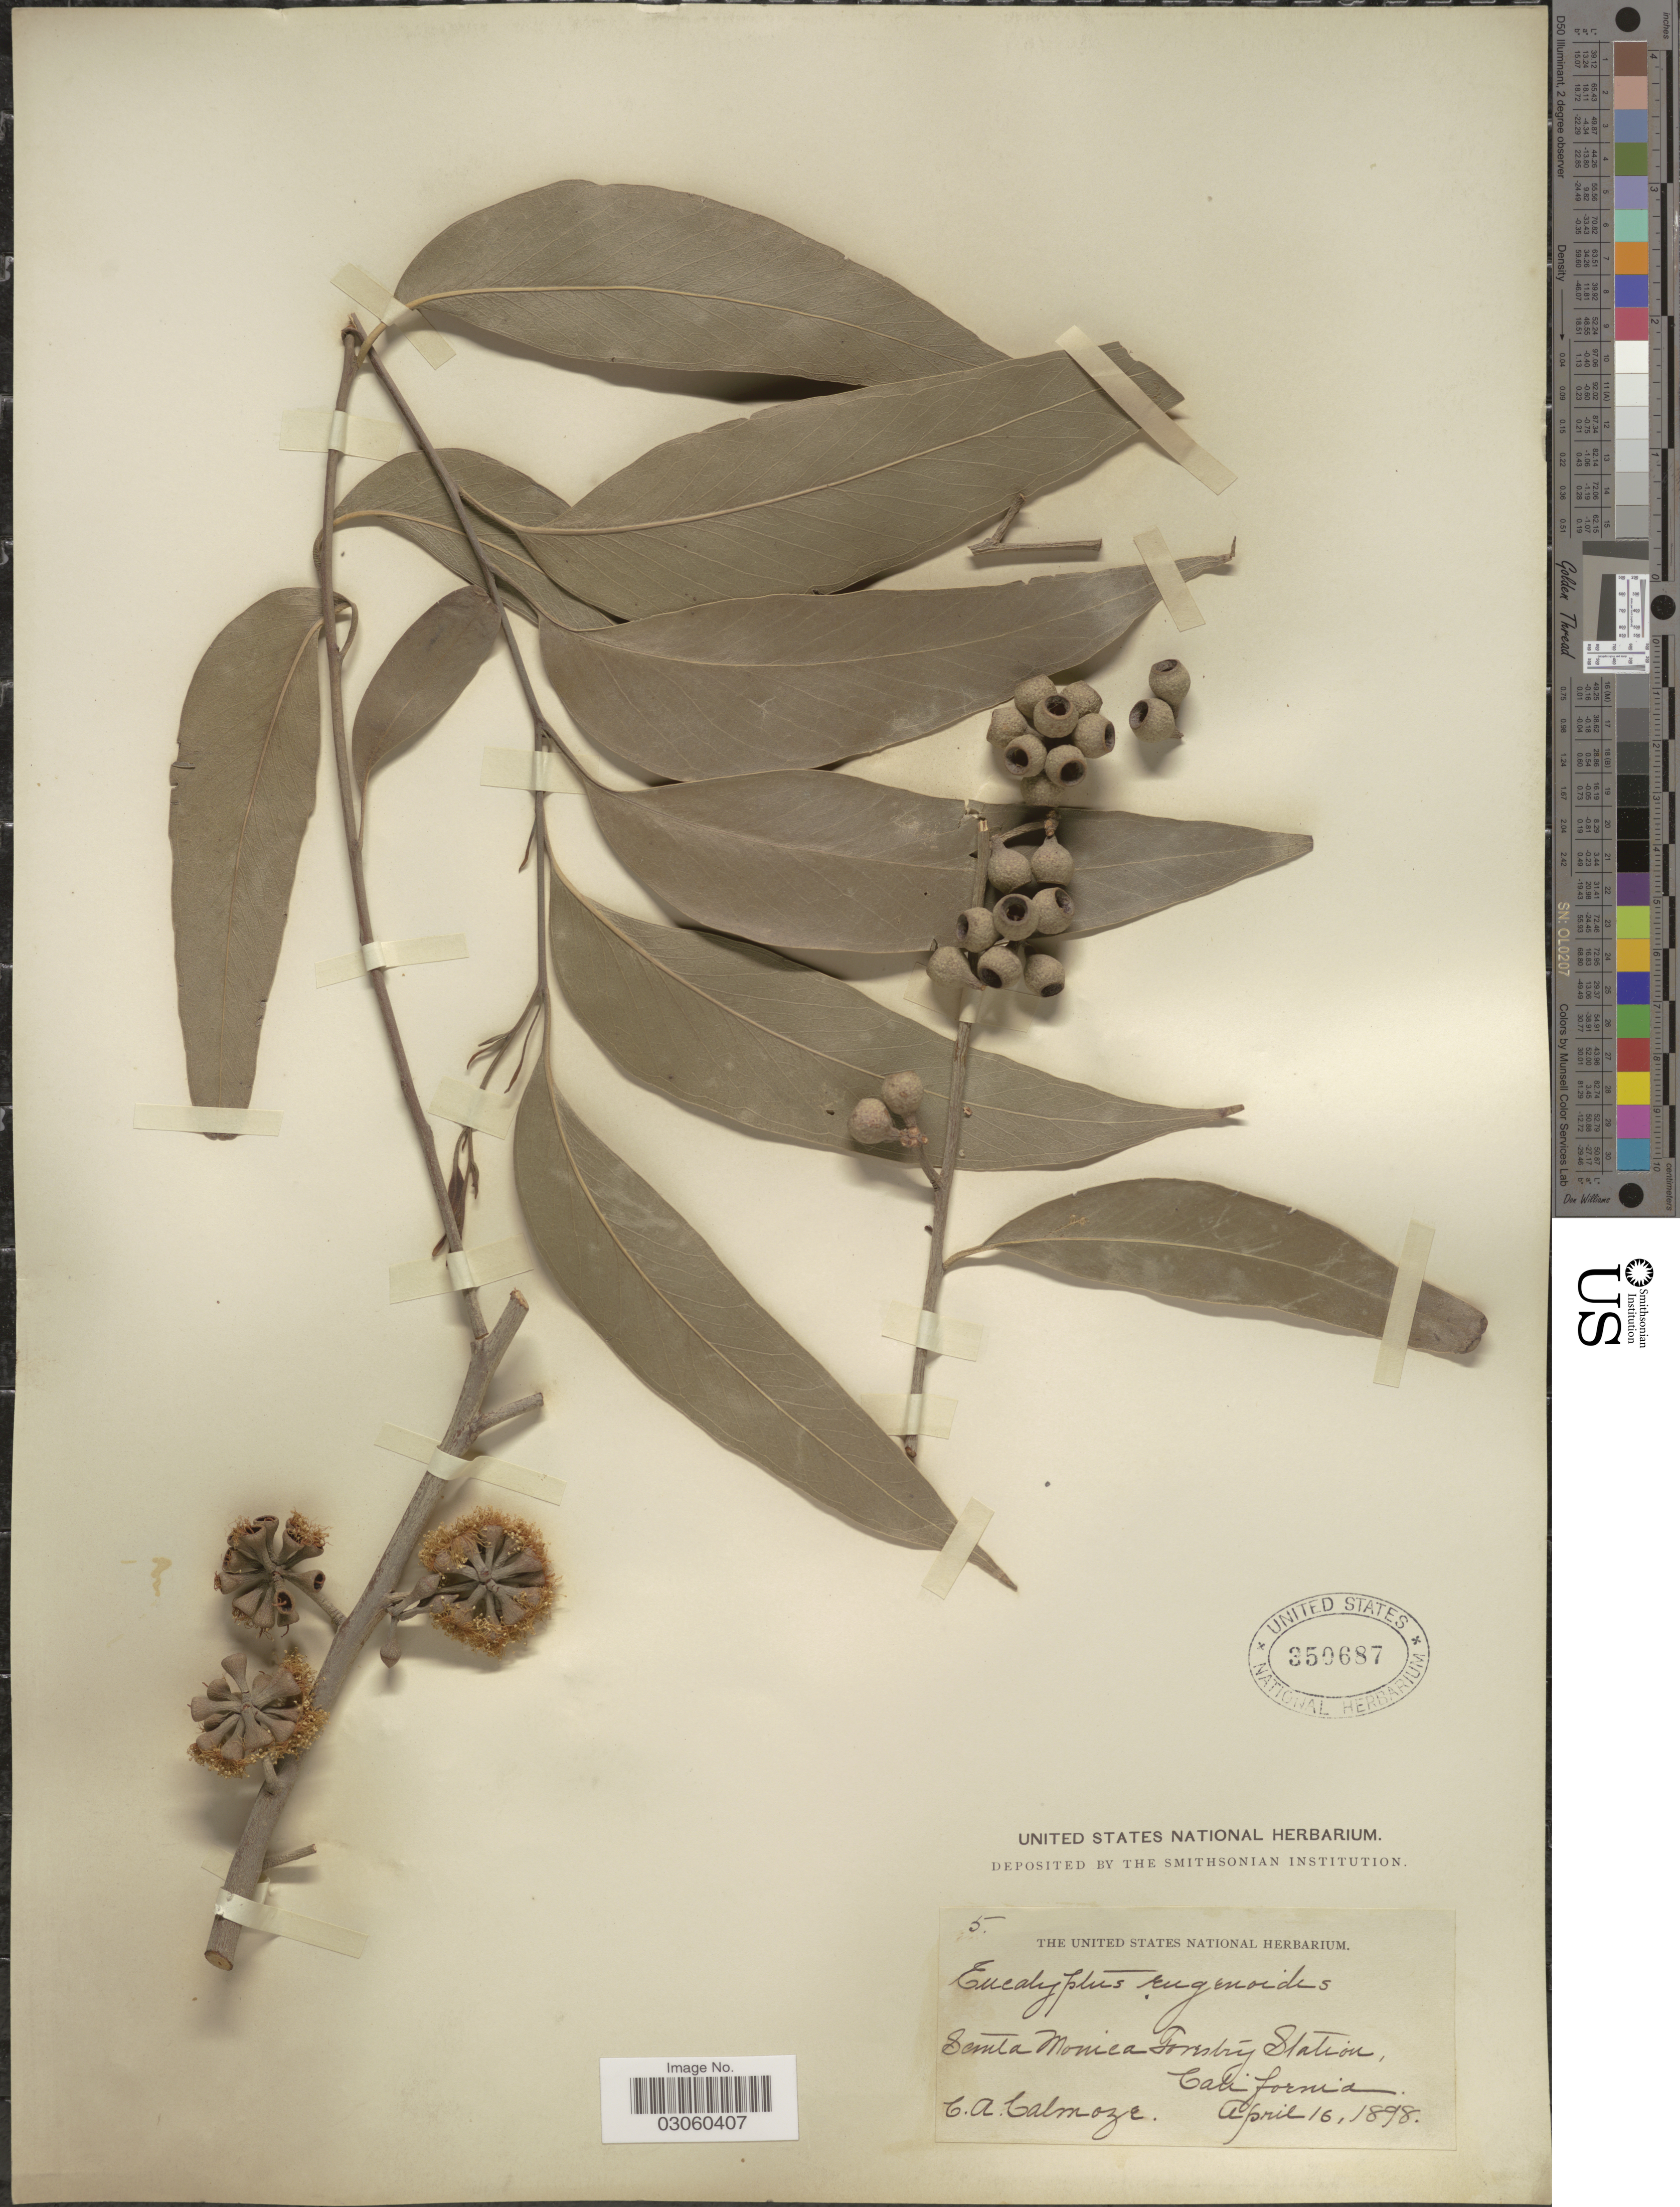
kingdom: Plantae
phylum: Tracheophyta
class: Magnoliopsida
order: Myrtales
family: Myrtaceae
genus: Eucalyptus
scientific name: Eucalyptus eugenioides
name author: Siebert ex Spreng.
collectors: C.A. Calmoze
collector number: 5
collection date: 1898-04-16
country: United States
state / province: California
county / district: Los Angeles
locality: Santa Monica Forestry Station.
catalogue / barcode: US 350687